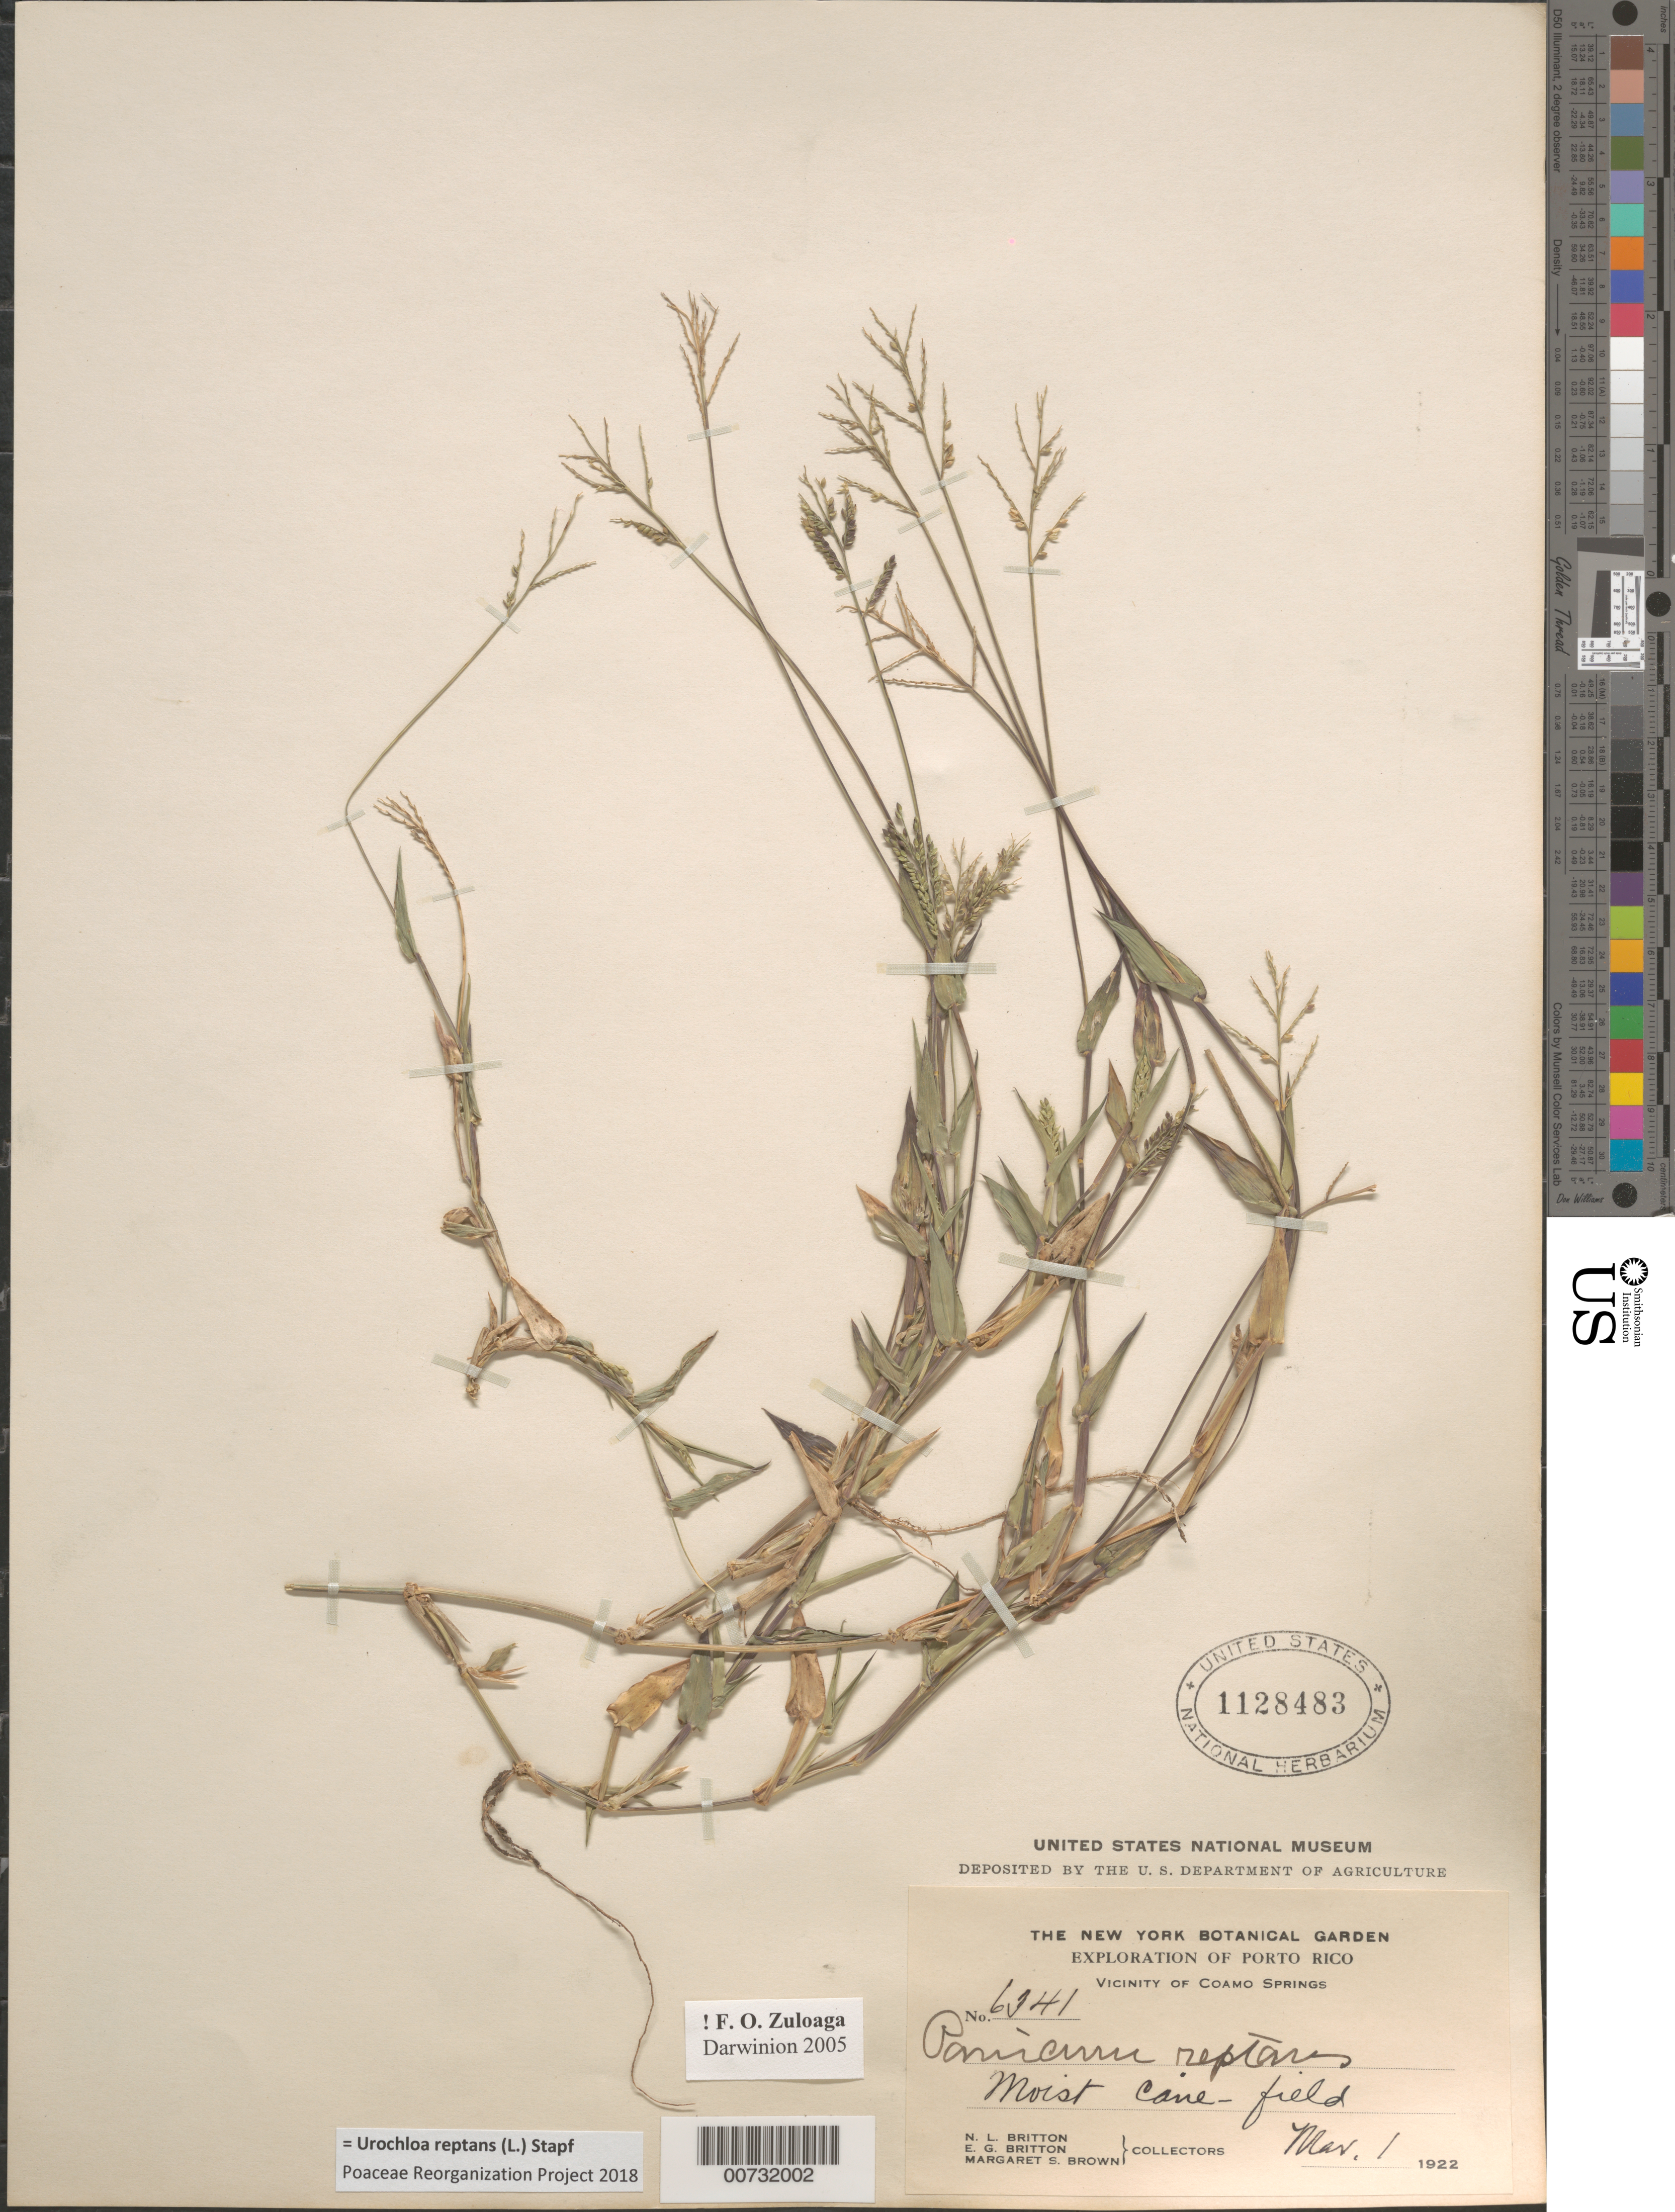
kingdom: Plantae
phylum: Tracheophyta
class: Liliopsida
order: Poales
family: Poaceae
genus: Urochloa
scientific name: Urochloa reptans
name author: (L.) Stapf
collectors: N. Britton, E. G. Britton & M. S. Brown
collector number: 6341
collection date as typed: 01 Mar 1922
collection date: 1922-03-01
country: Puerto Rico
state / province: Coamo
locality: Coamo Springs, vic of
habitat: Moist Cane-field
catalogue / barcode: US 1128483